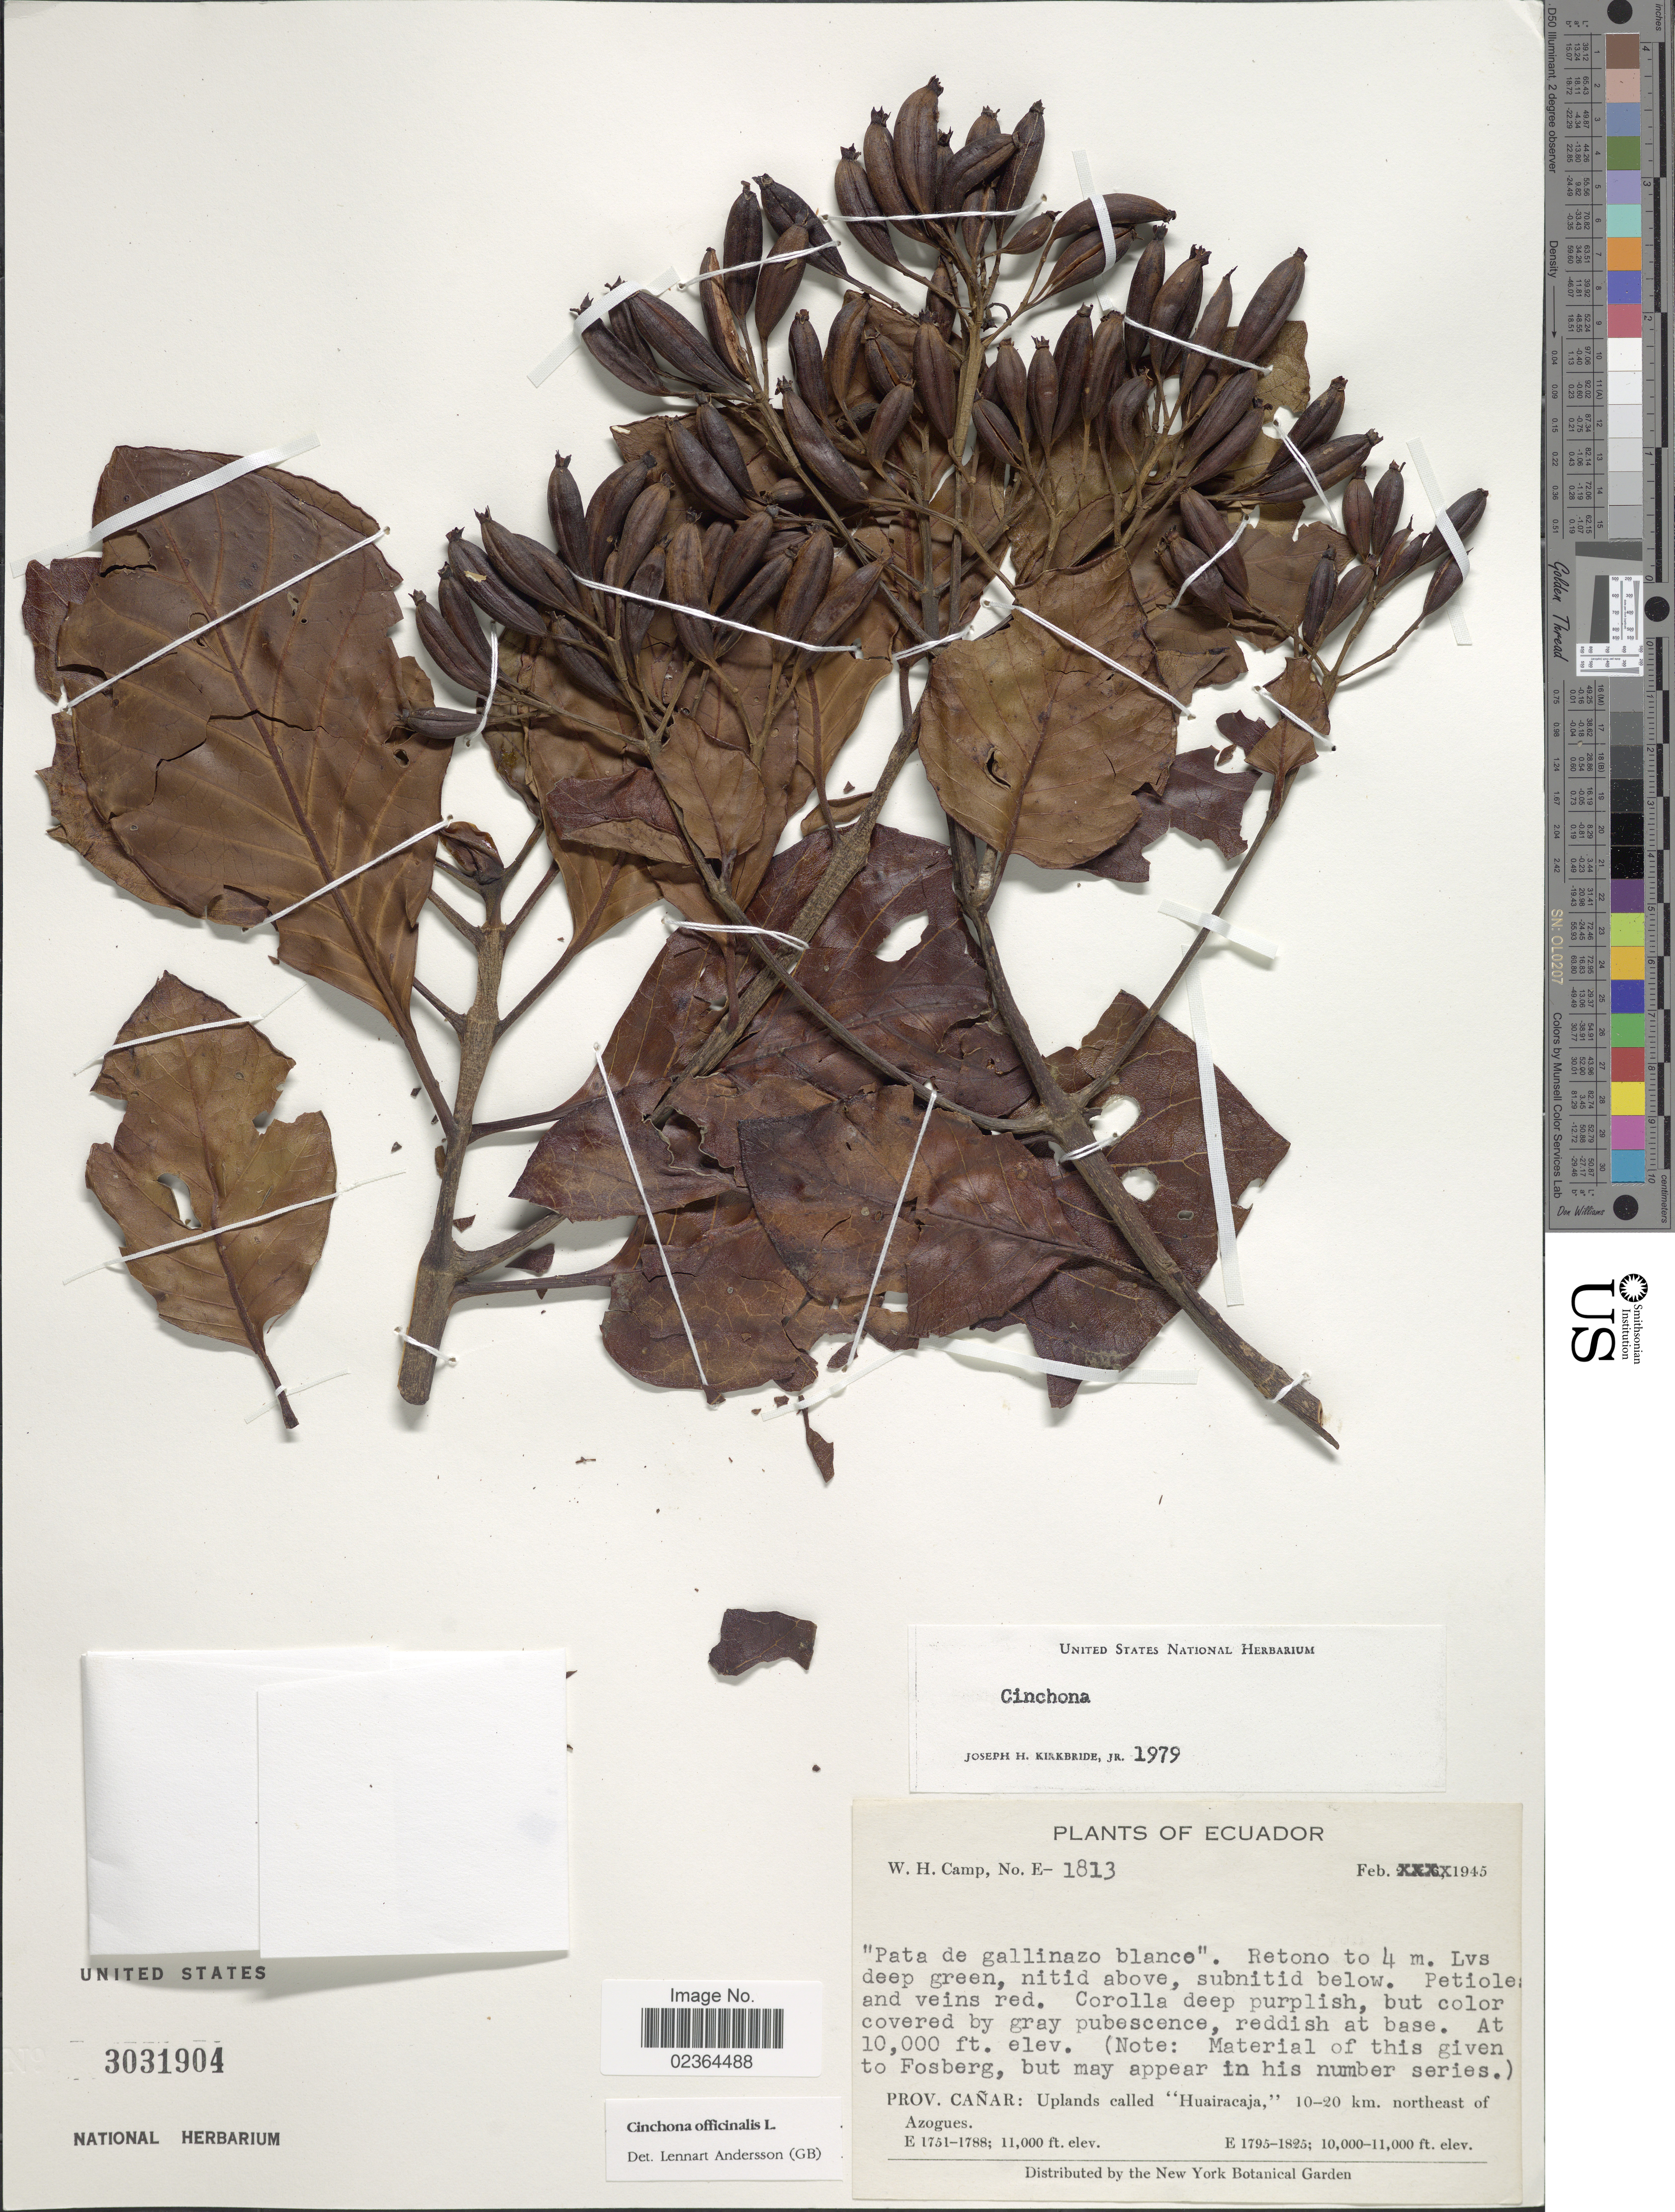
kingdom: Plantae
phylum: Tracheophyta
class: Magnoliopsida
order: Gentianales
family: Rubiaceae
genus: Cinchona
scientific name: Cinchona officinalis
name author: L.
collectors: W. H. Camp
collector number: E-1813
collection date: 1945-02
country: Ecuador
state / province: Cañar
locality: Prov. Canar: Uplamds called Huairacaja 10-20 km. northeast of Azogues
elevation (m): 3048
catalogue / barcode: US 3031904